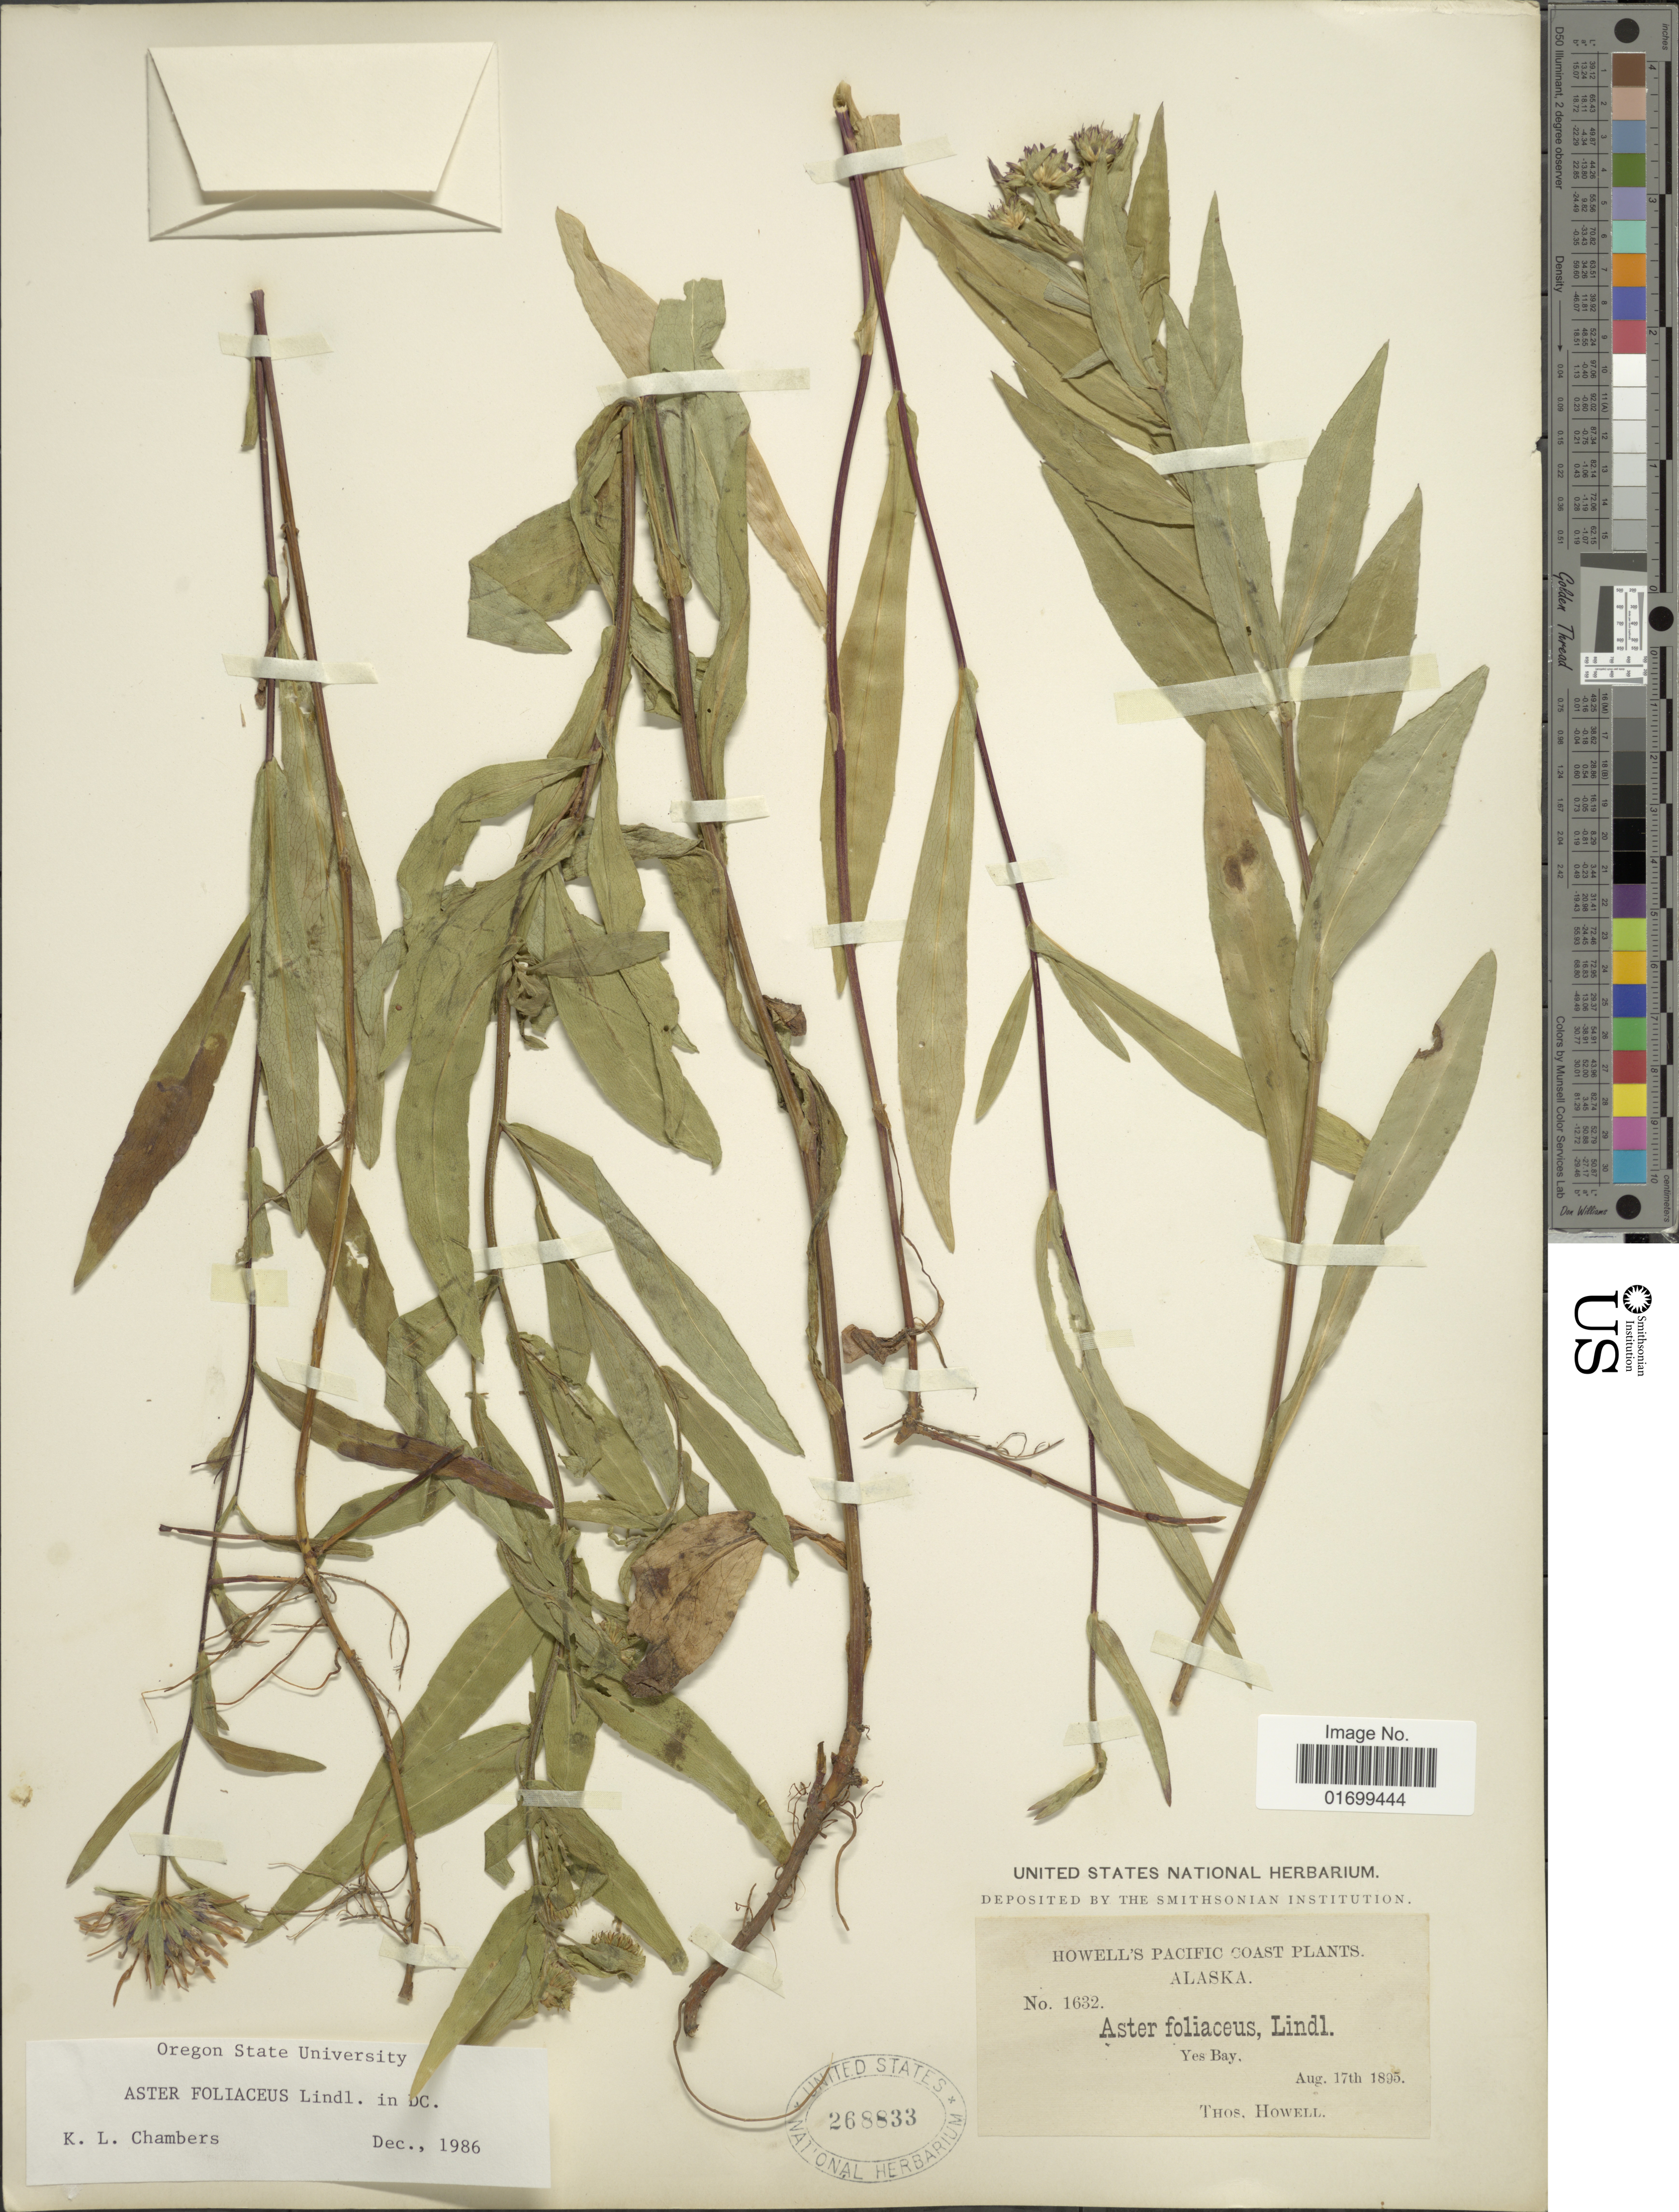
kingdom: Plantae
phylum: Tracheophyta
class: Magnoliopsida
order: Asterales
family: Asteraceae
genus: Symphyotrichum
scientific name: Symphyotrichum foliaceum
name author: (Lindl. ex DC.) G.L. Nesom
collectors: T. Howell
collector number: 1632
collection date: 1895-08-17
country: United States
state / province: Alaska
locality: Pacific Coast, Yea Bay.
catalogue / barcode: US 268833